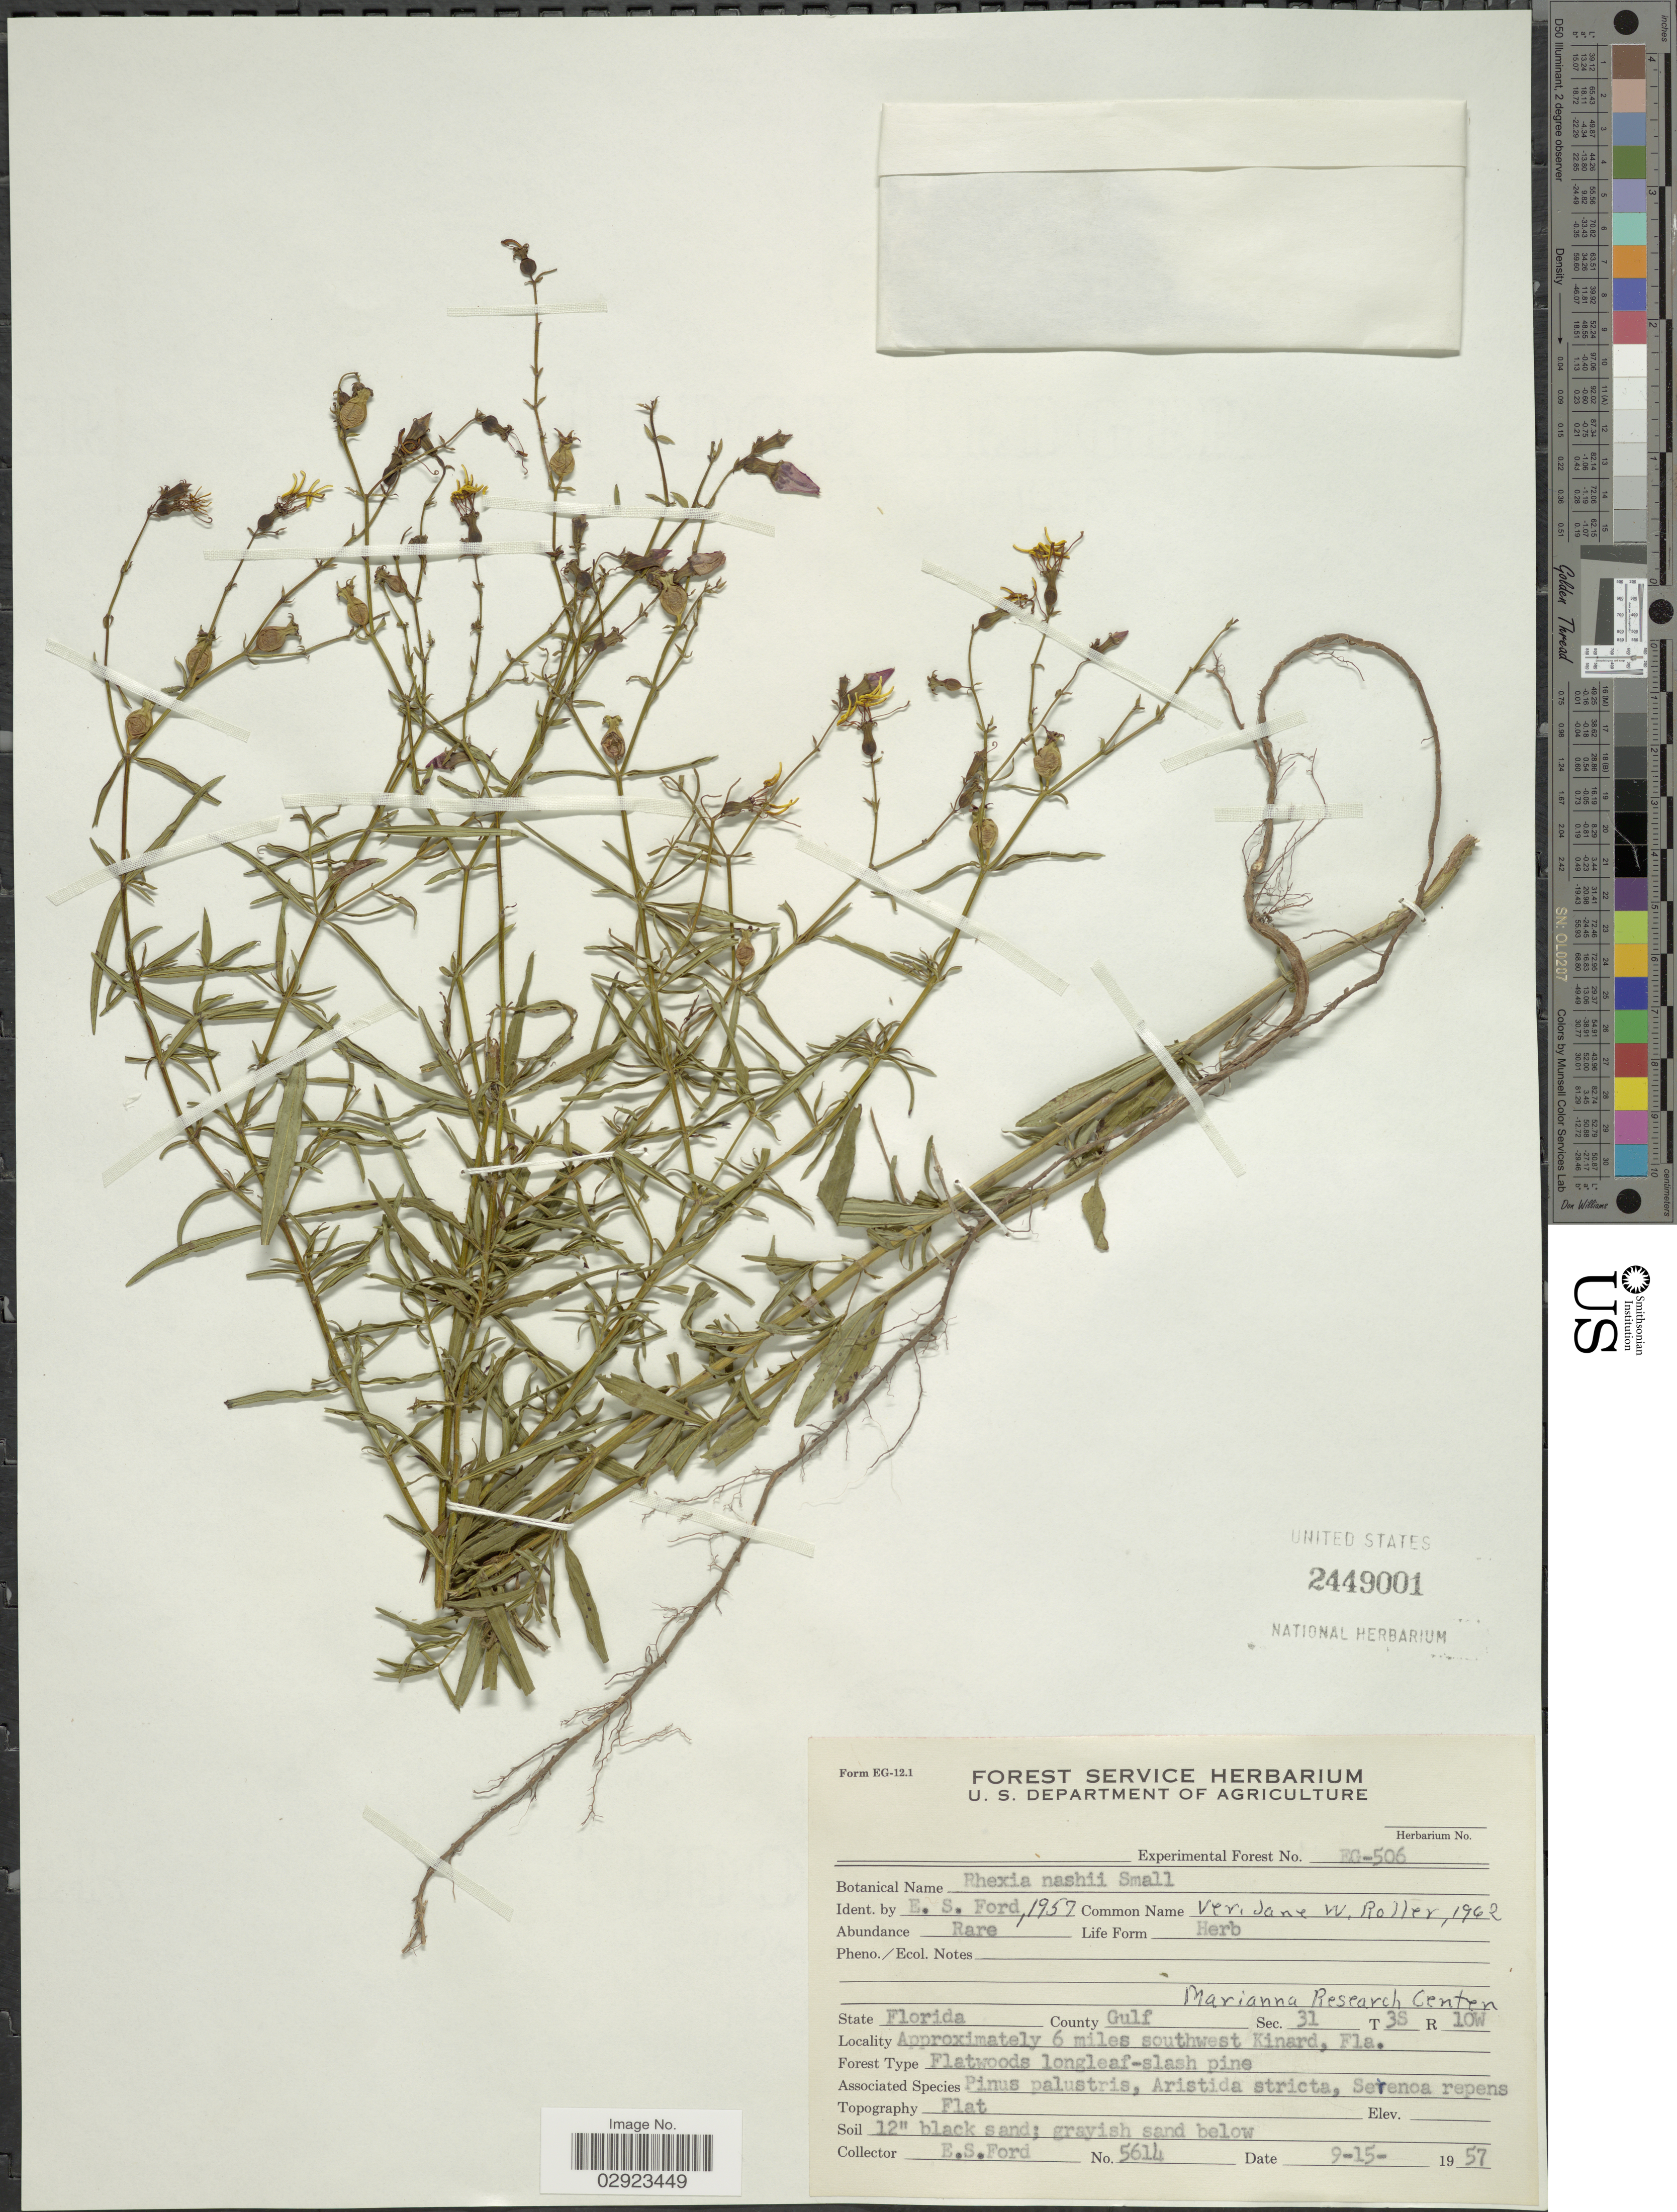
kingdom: Plantae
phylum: Tracheophyta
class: Magnoliopsida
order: Myrtales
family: Melastomataceae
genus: Rhexia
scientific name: Rhexia nashii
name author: Small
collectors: E. Ford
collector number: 5614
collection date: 1957-09-15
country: United States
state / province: Florida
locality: County Gulf, Sec31 T3S R10W, Approximately 6 miles southwest Kinard, Fla.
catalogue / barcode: US 2449001